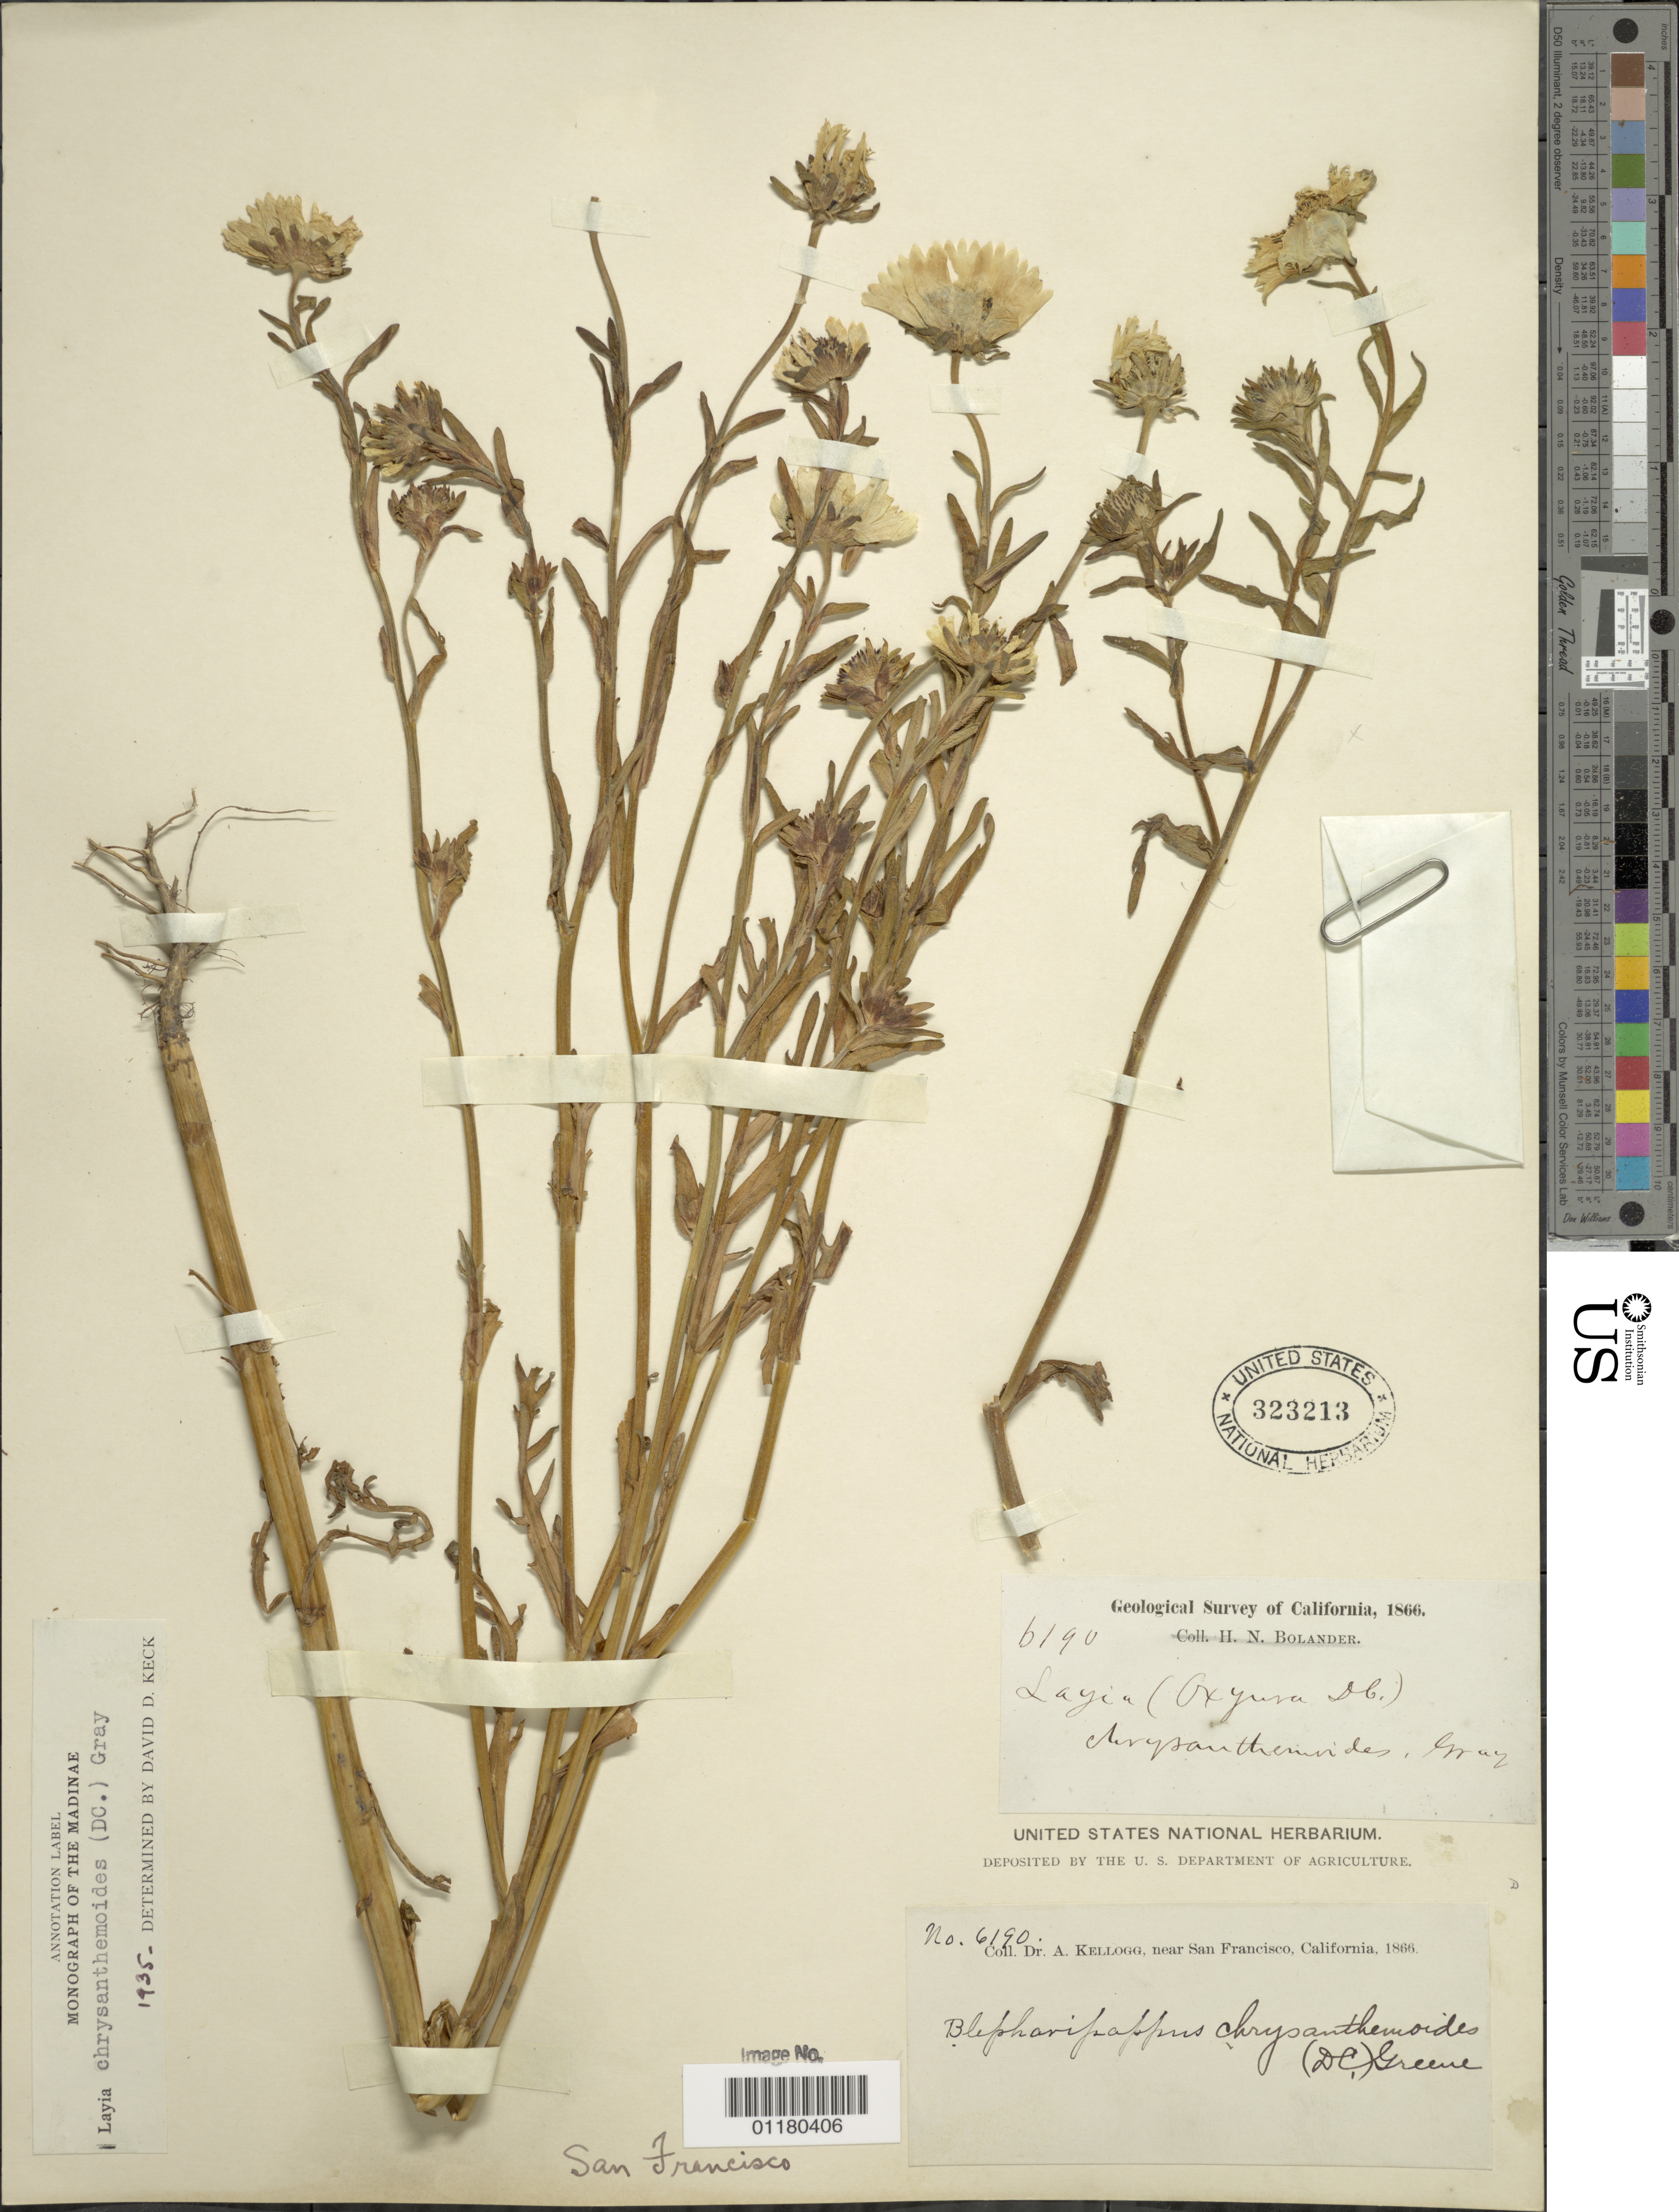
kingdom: Plantae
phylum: Tracheophyta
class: Magnoliopsida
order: Asterales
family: Asteraceae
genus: Layia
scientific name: Layia chrysanthemoides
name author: (DC.) A. Gray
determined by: Keck, David D.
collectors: A. Kellogg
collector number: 6190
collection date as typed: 1866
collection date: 1866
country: United States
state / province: California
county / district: San Francisco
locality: near San Francisco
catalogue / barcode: US 323213